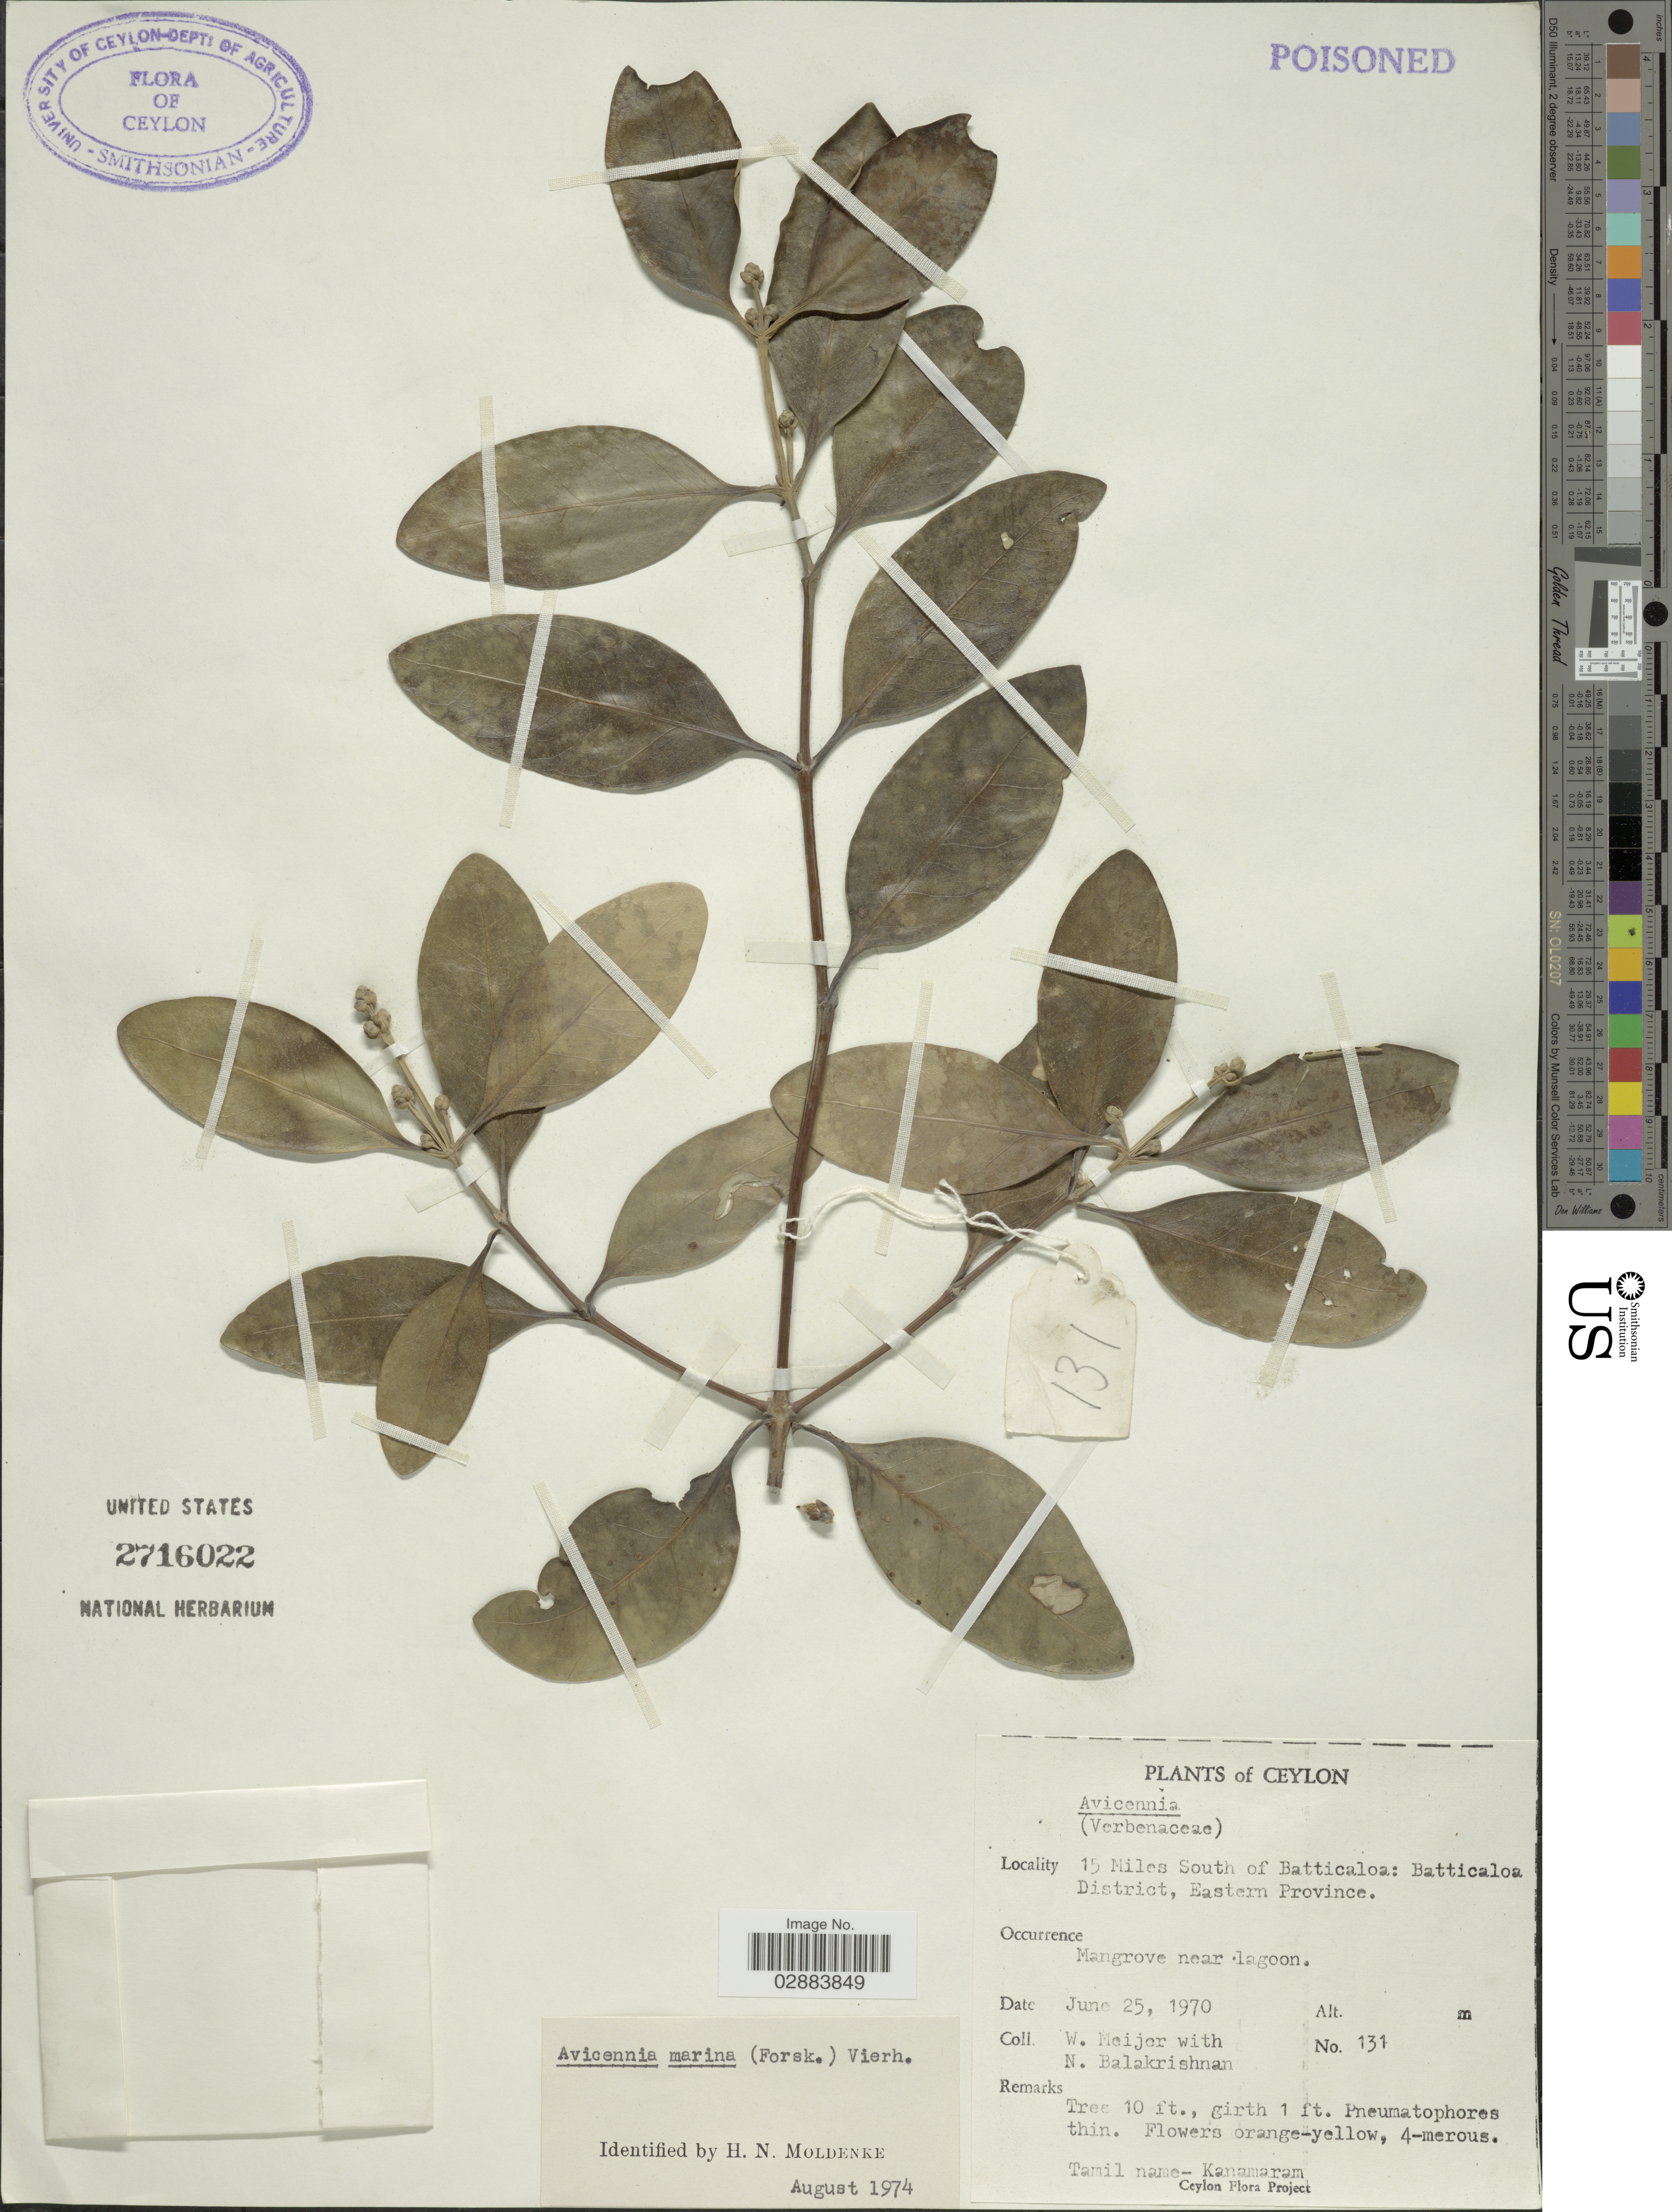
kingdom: Plantae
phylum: Tracheophyta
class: Magnoliopsida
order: Lamiales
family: Acanthaceae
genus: Avicennia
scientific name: Avicennia marina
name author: (Forssk.) Vierh.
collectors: W. Meijer & N. Balakrishnan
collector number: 131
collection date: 1970-06-25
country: Sri Lanka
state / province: Eastern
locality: Ceylon. 15 Miles South of Batticaloa: Batticaloa District.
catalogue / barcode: US 2716022